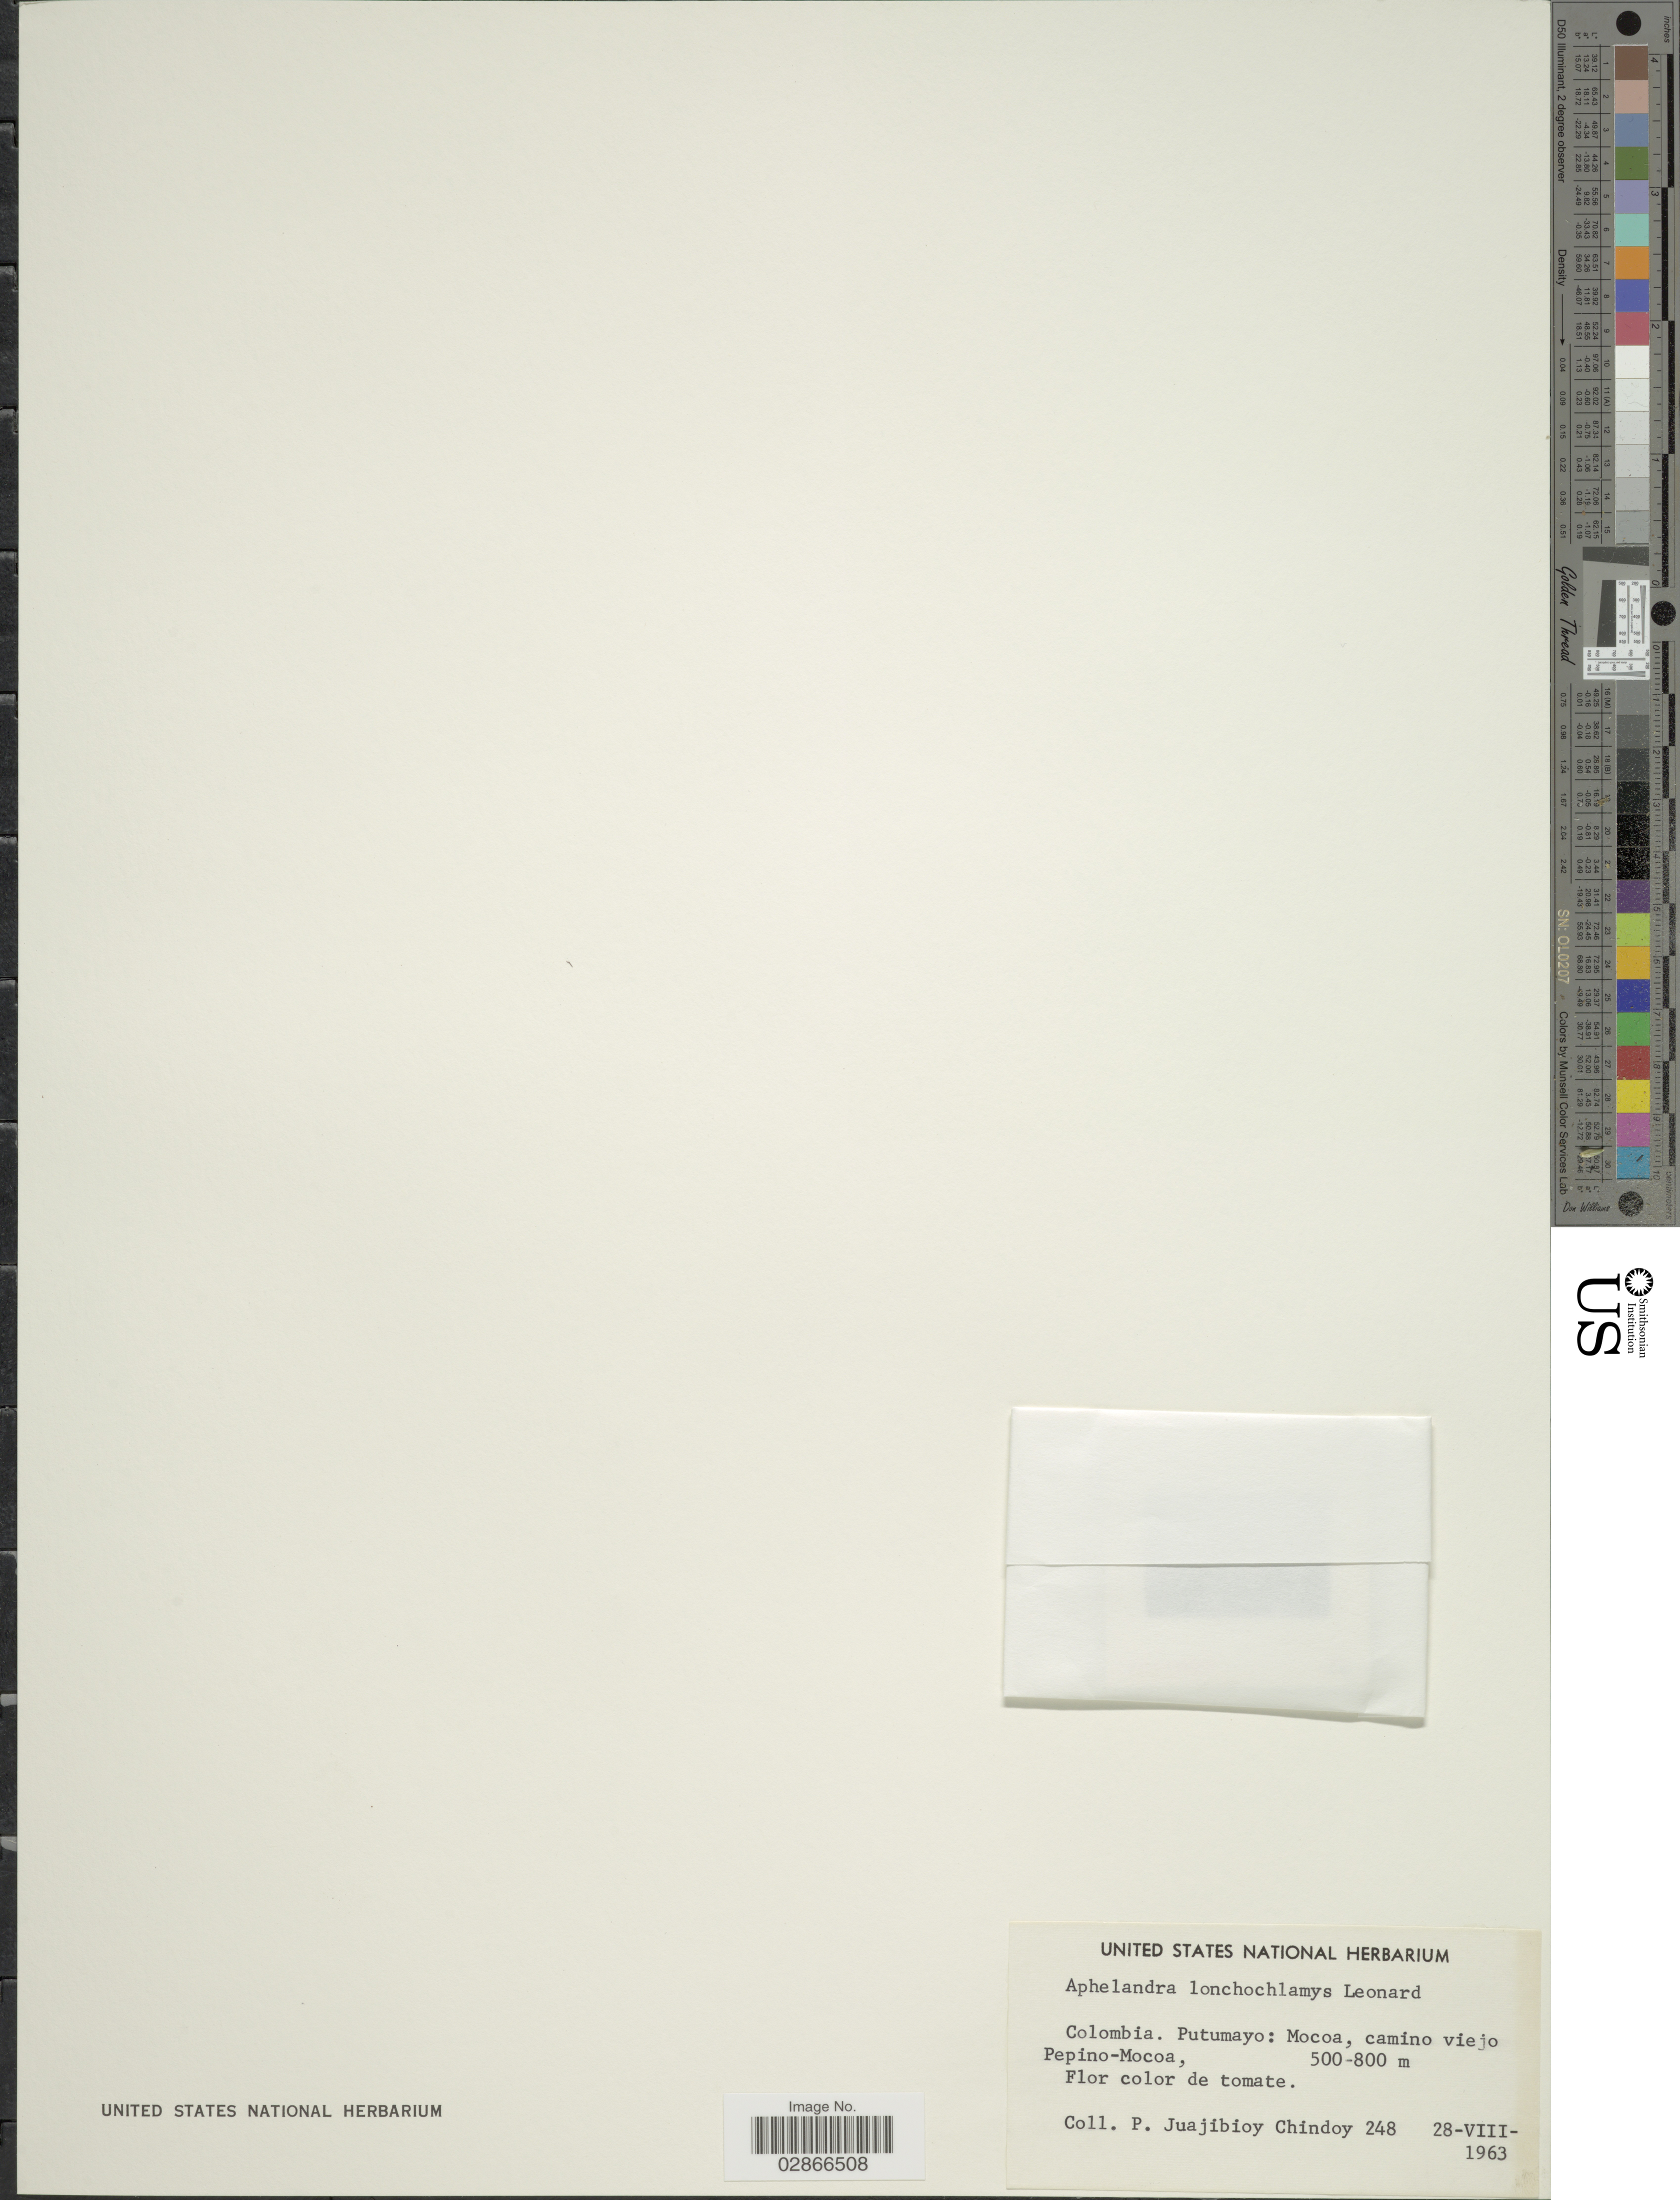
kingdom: Plantae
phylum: Tracheophyta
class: Magnoliopsida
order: Lamiales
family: Acanthaceae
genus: Aphelandra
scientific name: Aphelandra aurantiaca var. stenophylla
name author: Standl.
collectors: P. Juajibioy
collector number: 248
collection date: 1963-08-28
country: Colombia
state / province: Putumayo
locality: Mocoa, camino viejo Pepino-Mocoa.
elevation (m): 500